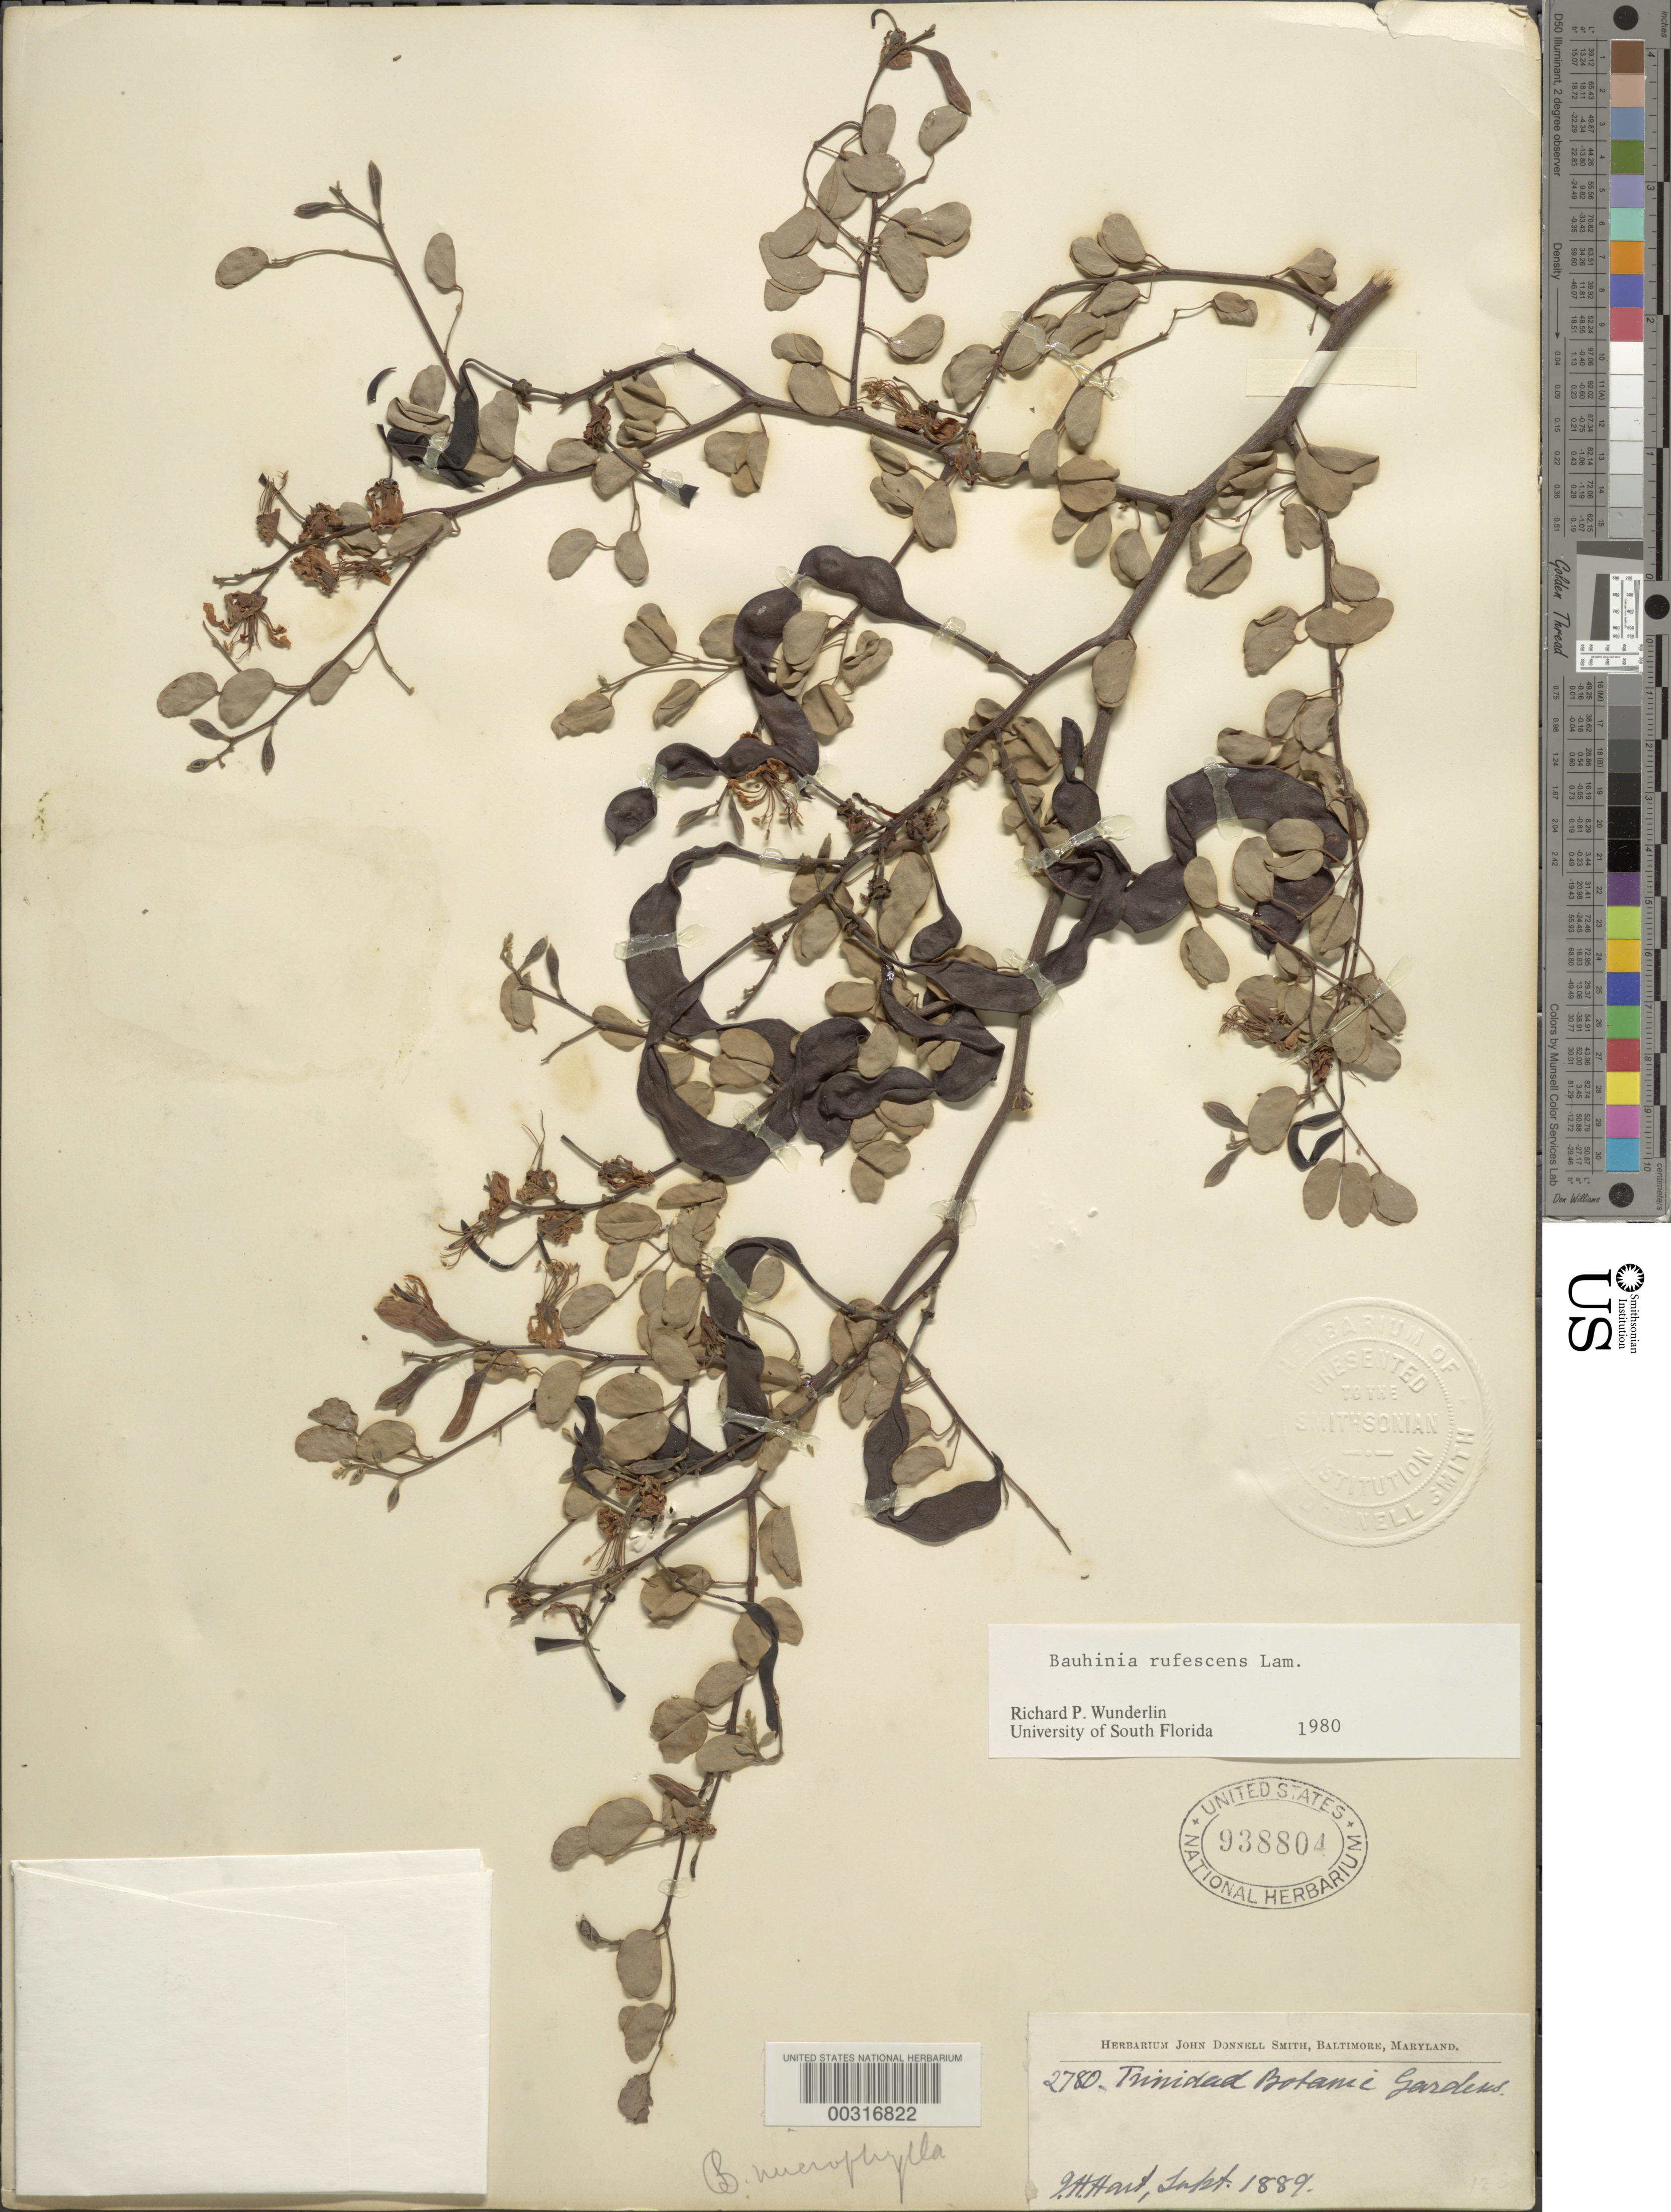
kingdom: Plantae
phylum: Tracheophyta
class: Magnoliopsida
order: Fabales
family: Fabaceae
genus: Bauhinia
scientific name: Bauhinia rufescens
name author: Lam.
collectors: J. H. Hart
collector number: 2780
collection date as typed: Sep 1889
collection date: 1889-09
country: Trinidad and Tobago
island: Trinidad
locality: Trinidad botanic gardens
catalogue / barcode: US 938804